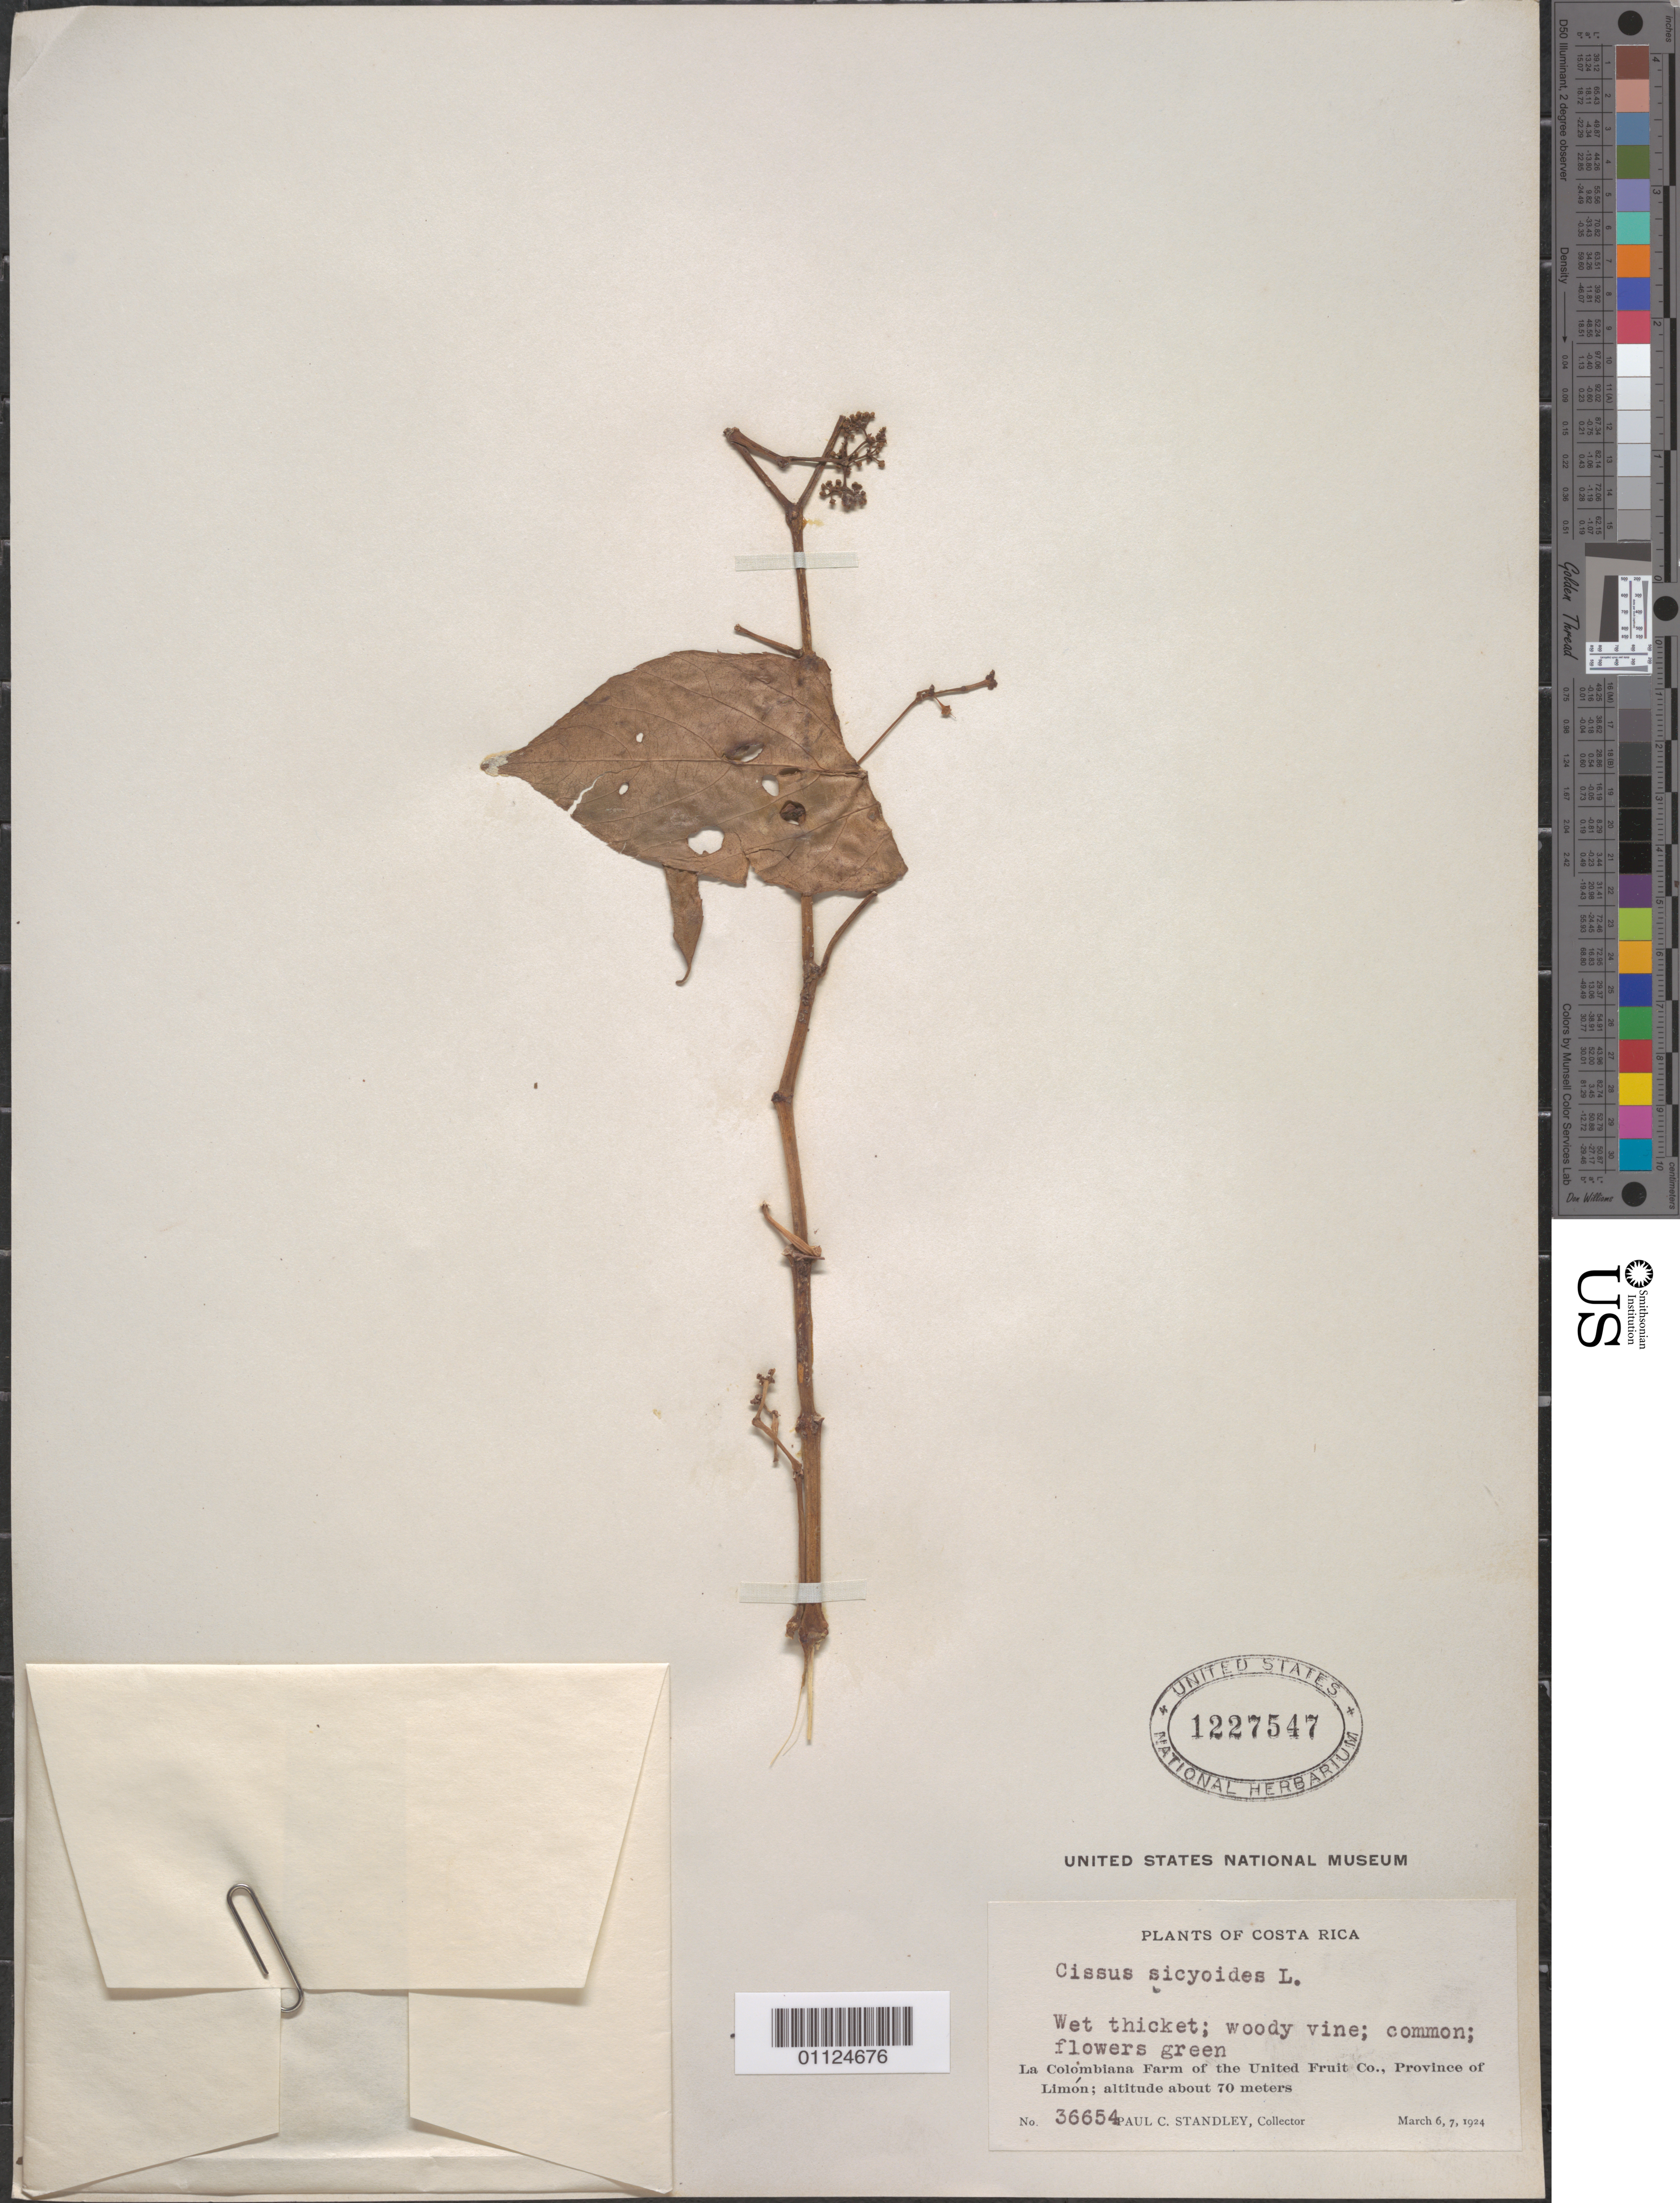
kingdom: Plantae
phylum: Tracheophyta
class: Magnoliopsida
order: Vitales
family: Vitaceae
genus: Cissus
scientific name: Cissus verticillata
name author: (L.) Nicolson & C.E. Jarvis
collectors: P. C. Standley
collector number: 36654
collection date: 1924-03-06/1924-03-07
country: Costa Rica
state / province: Limón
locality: La Colombiana Farm of the United Fruit Co.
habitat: Wet thicket, woody vine, common.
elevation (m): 70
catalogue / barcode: US 1227547